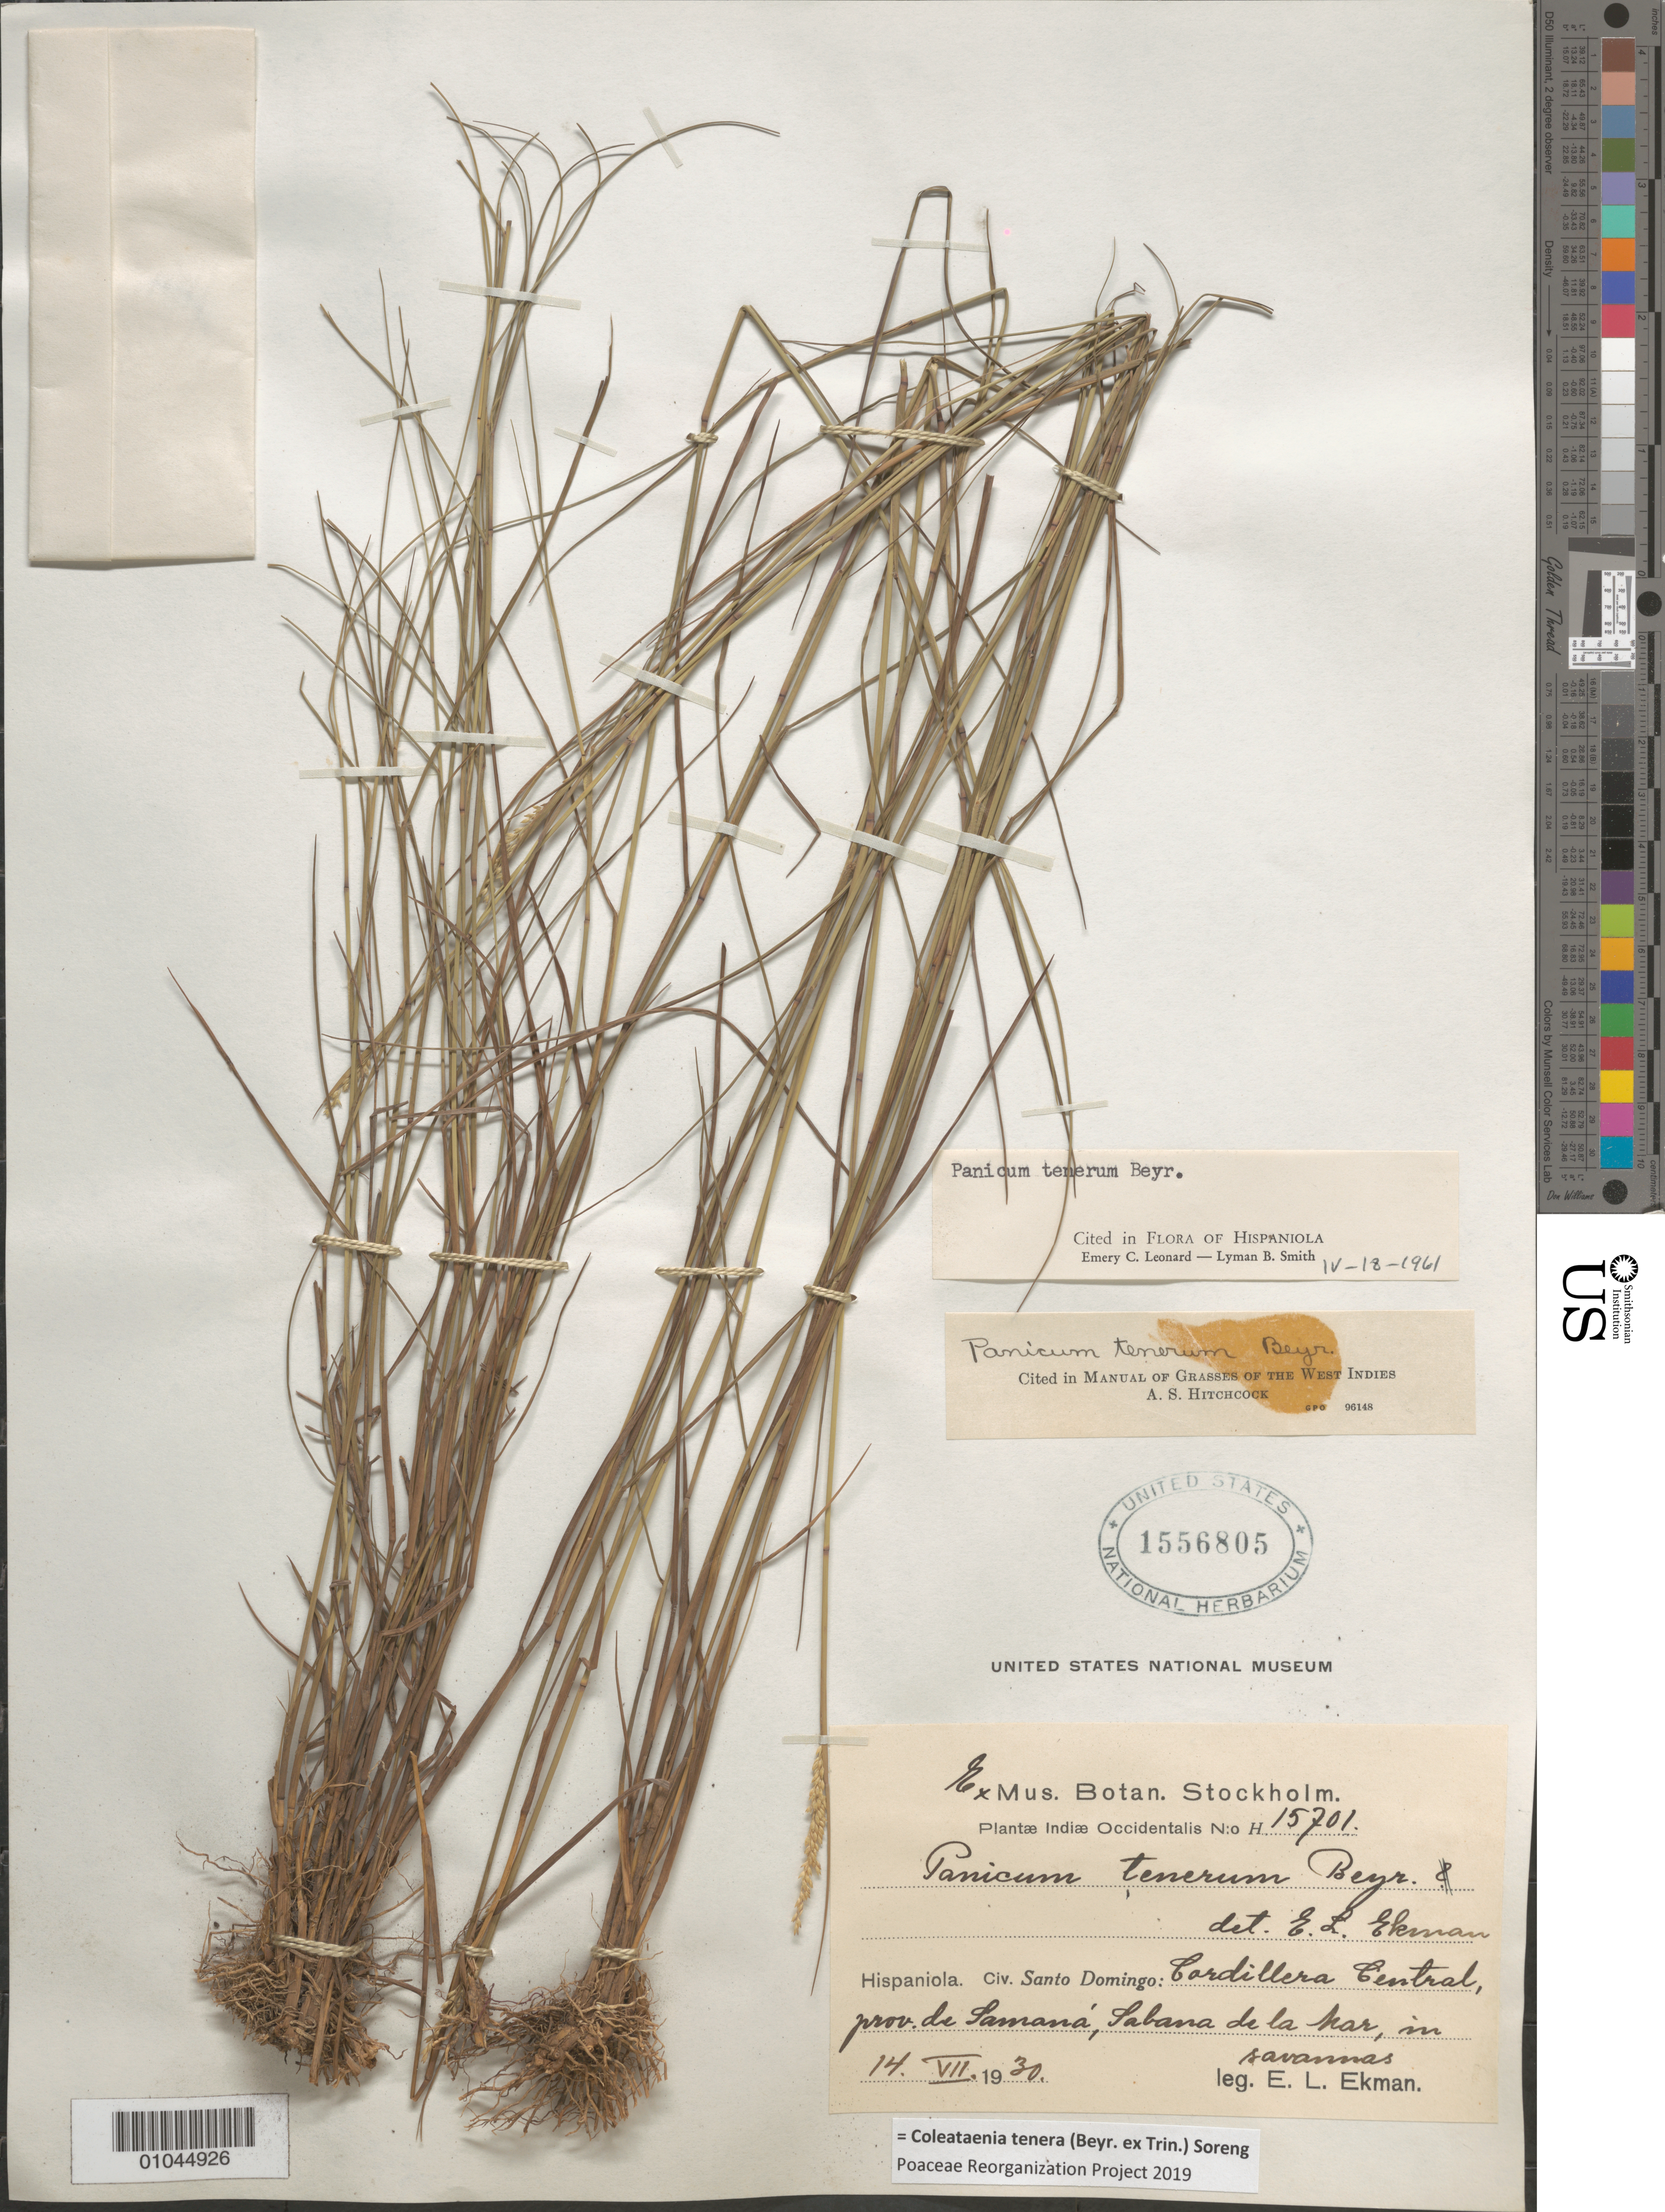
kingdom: Plantae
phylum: Tracheophyta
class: Liliopsida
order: Poales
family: Poaceae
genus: Panicum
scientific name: Panicum tenerum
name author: Beyrich ex Trin.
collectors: E. L. Ekman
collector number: H 15701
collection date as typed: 14 Jul 1930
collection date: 1930-07-14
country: Dominican Republic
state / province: Samaná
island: Hispaniola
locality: Cordillera Central, Sabana de la Mar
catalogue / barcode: US 1556805